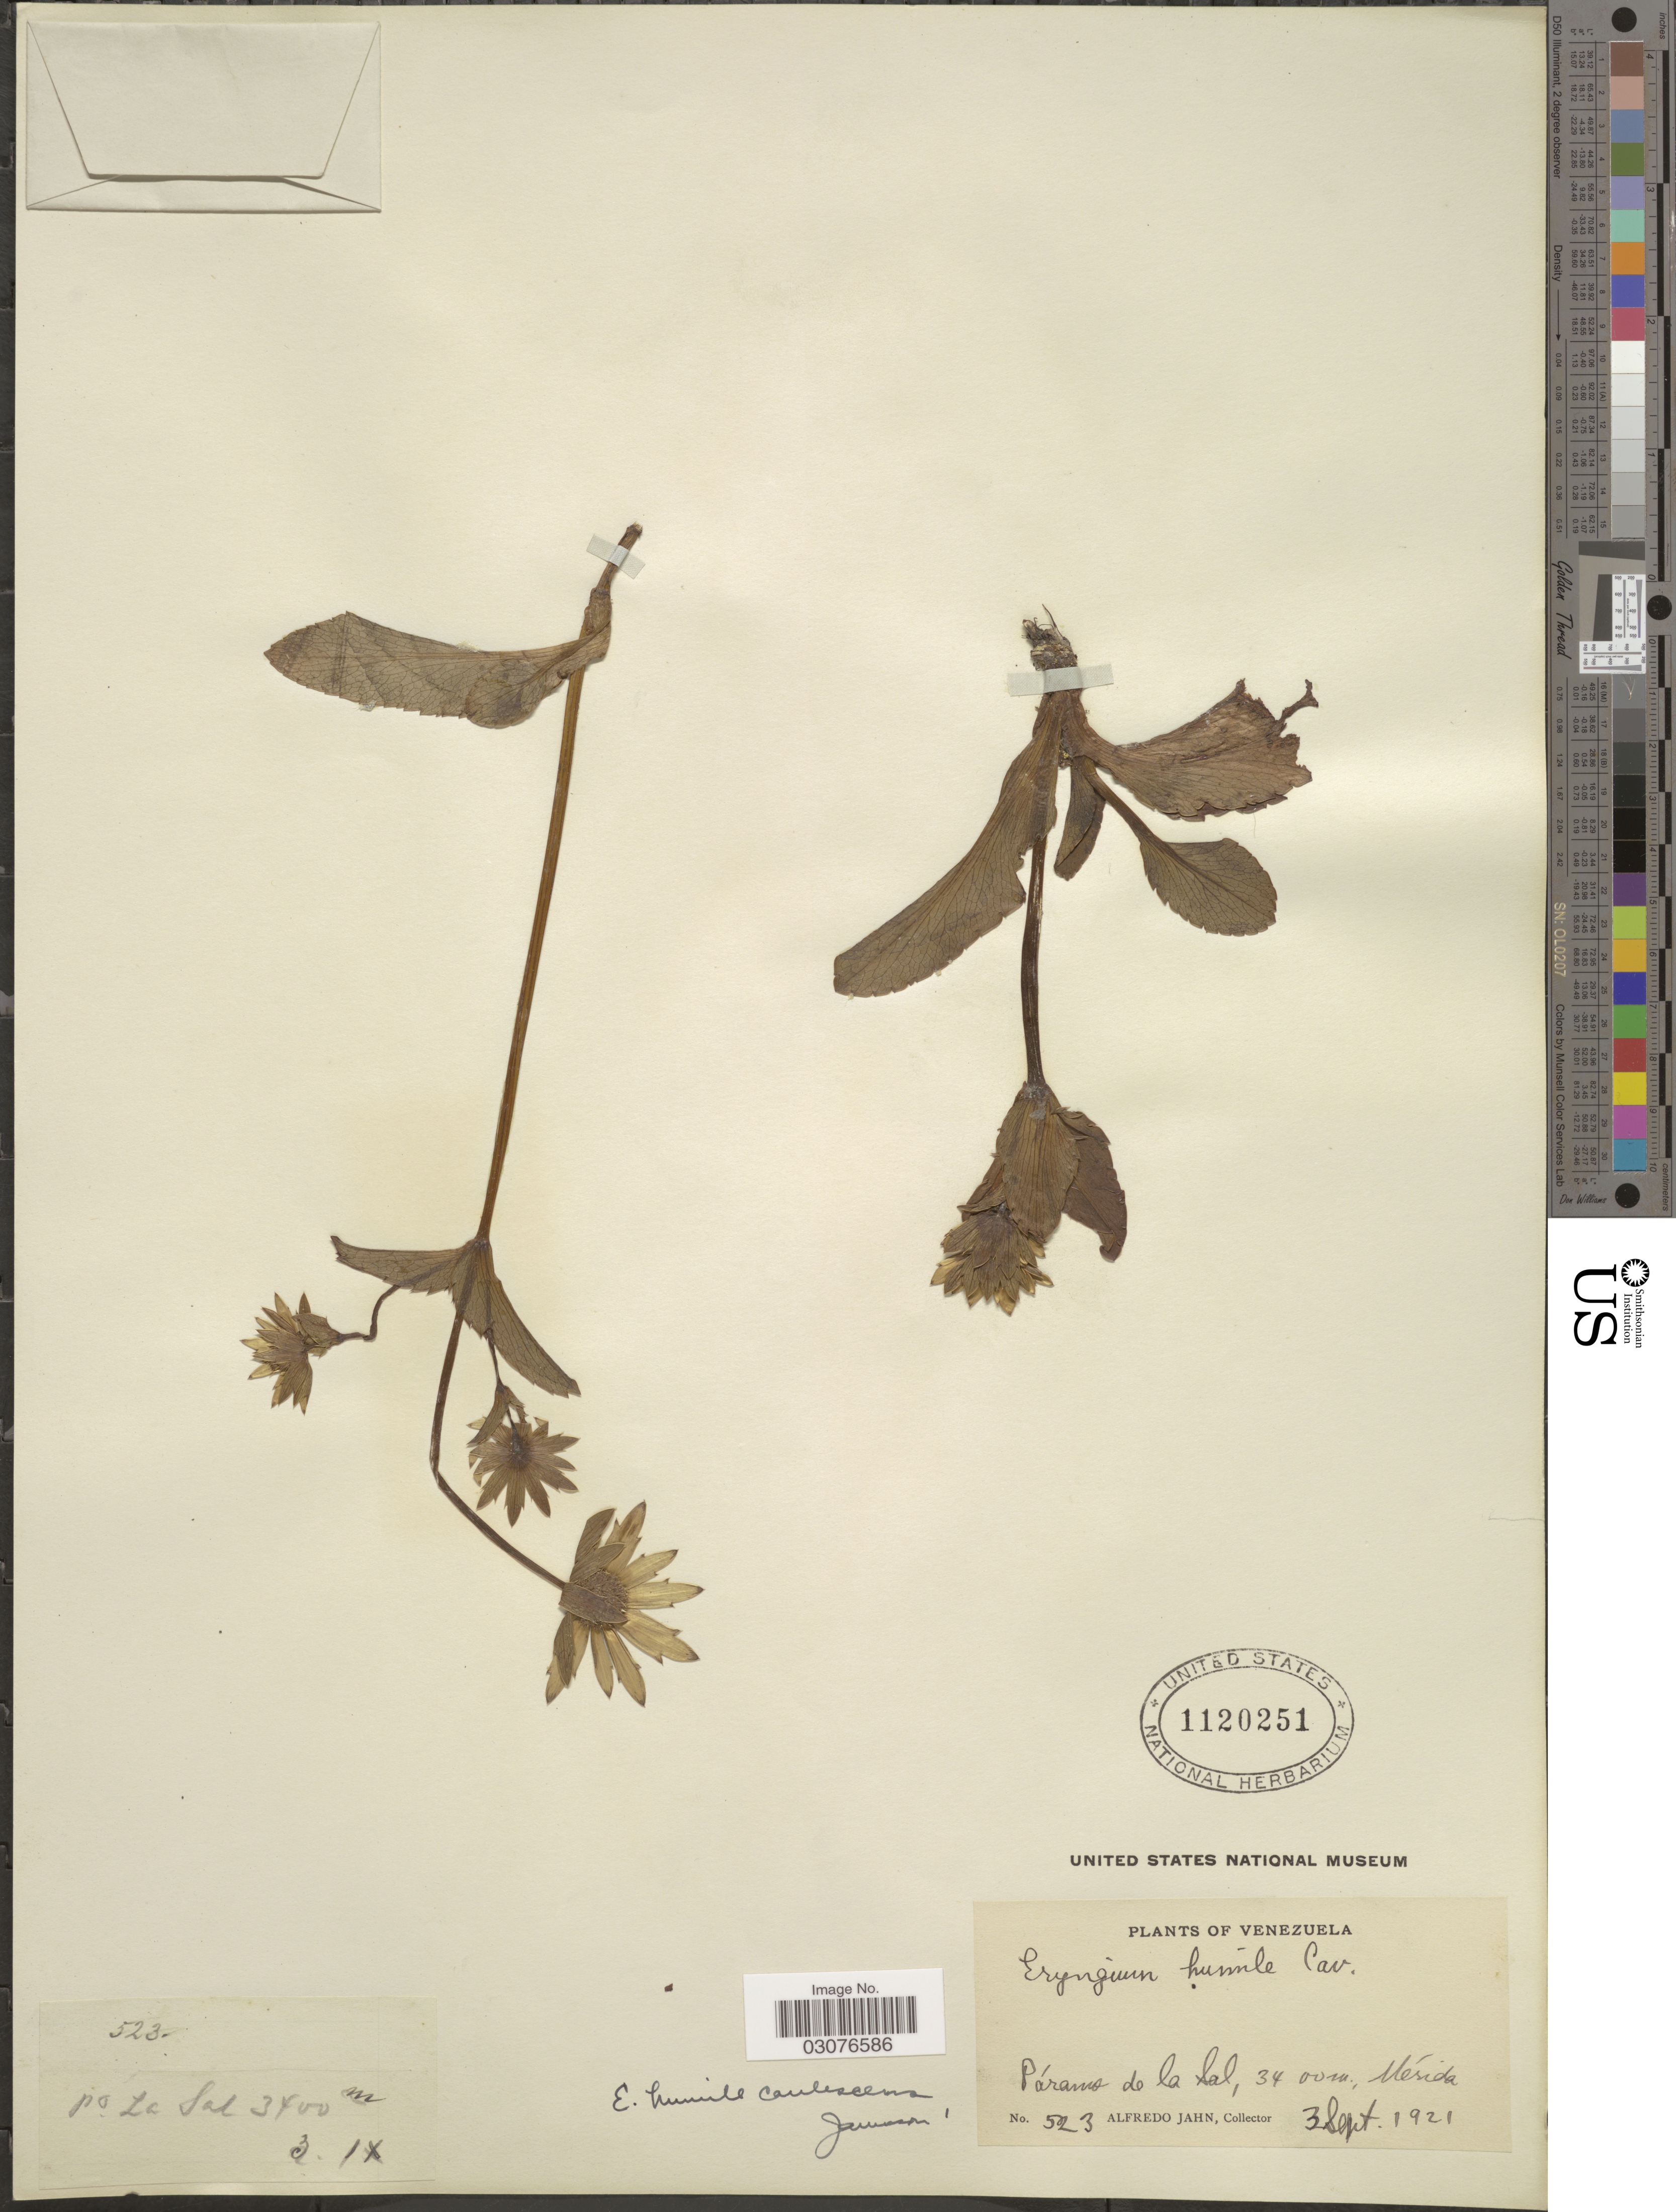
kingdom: Plantae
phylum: Tracheophyta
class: Magnoliopsida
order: Apiales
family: Apiaceae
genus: Eryngium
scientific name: Eryngium bourgatii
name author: Gouan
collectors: A. Jahn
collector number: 523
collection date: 1921-09-03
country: Venezuela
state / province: Mérida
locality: Páramo de la Sal.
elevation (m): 3400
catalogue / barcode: US 1120251